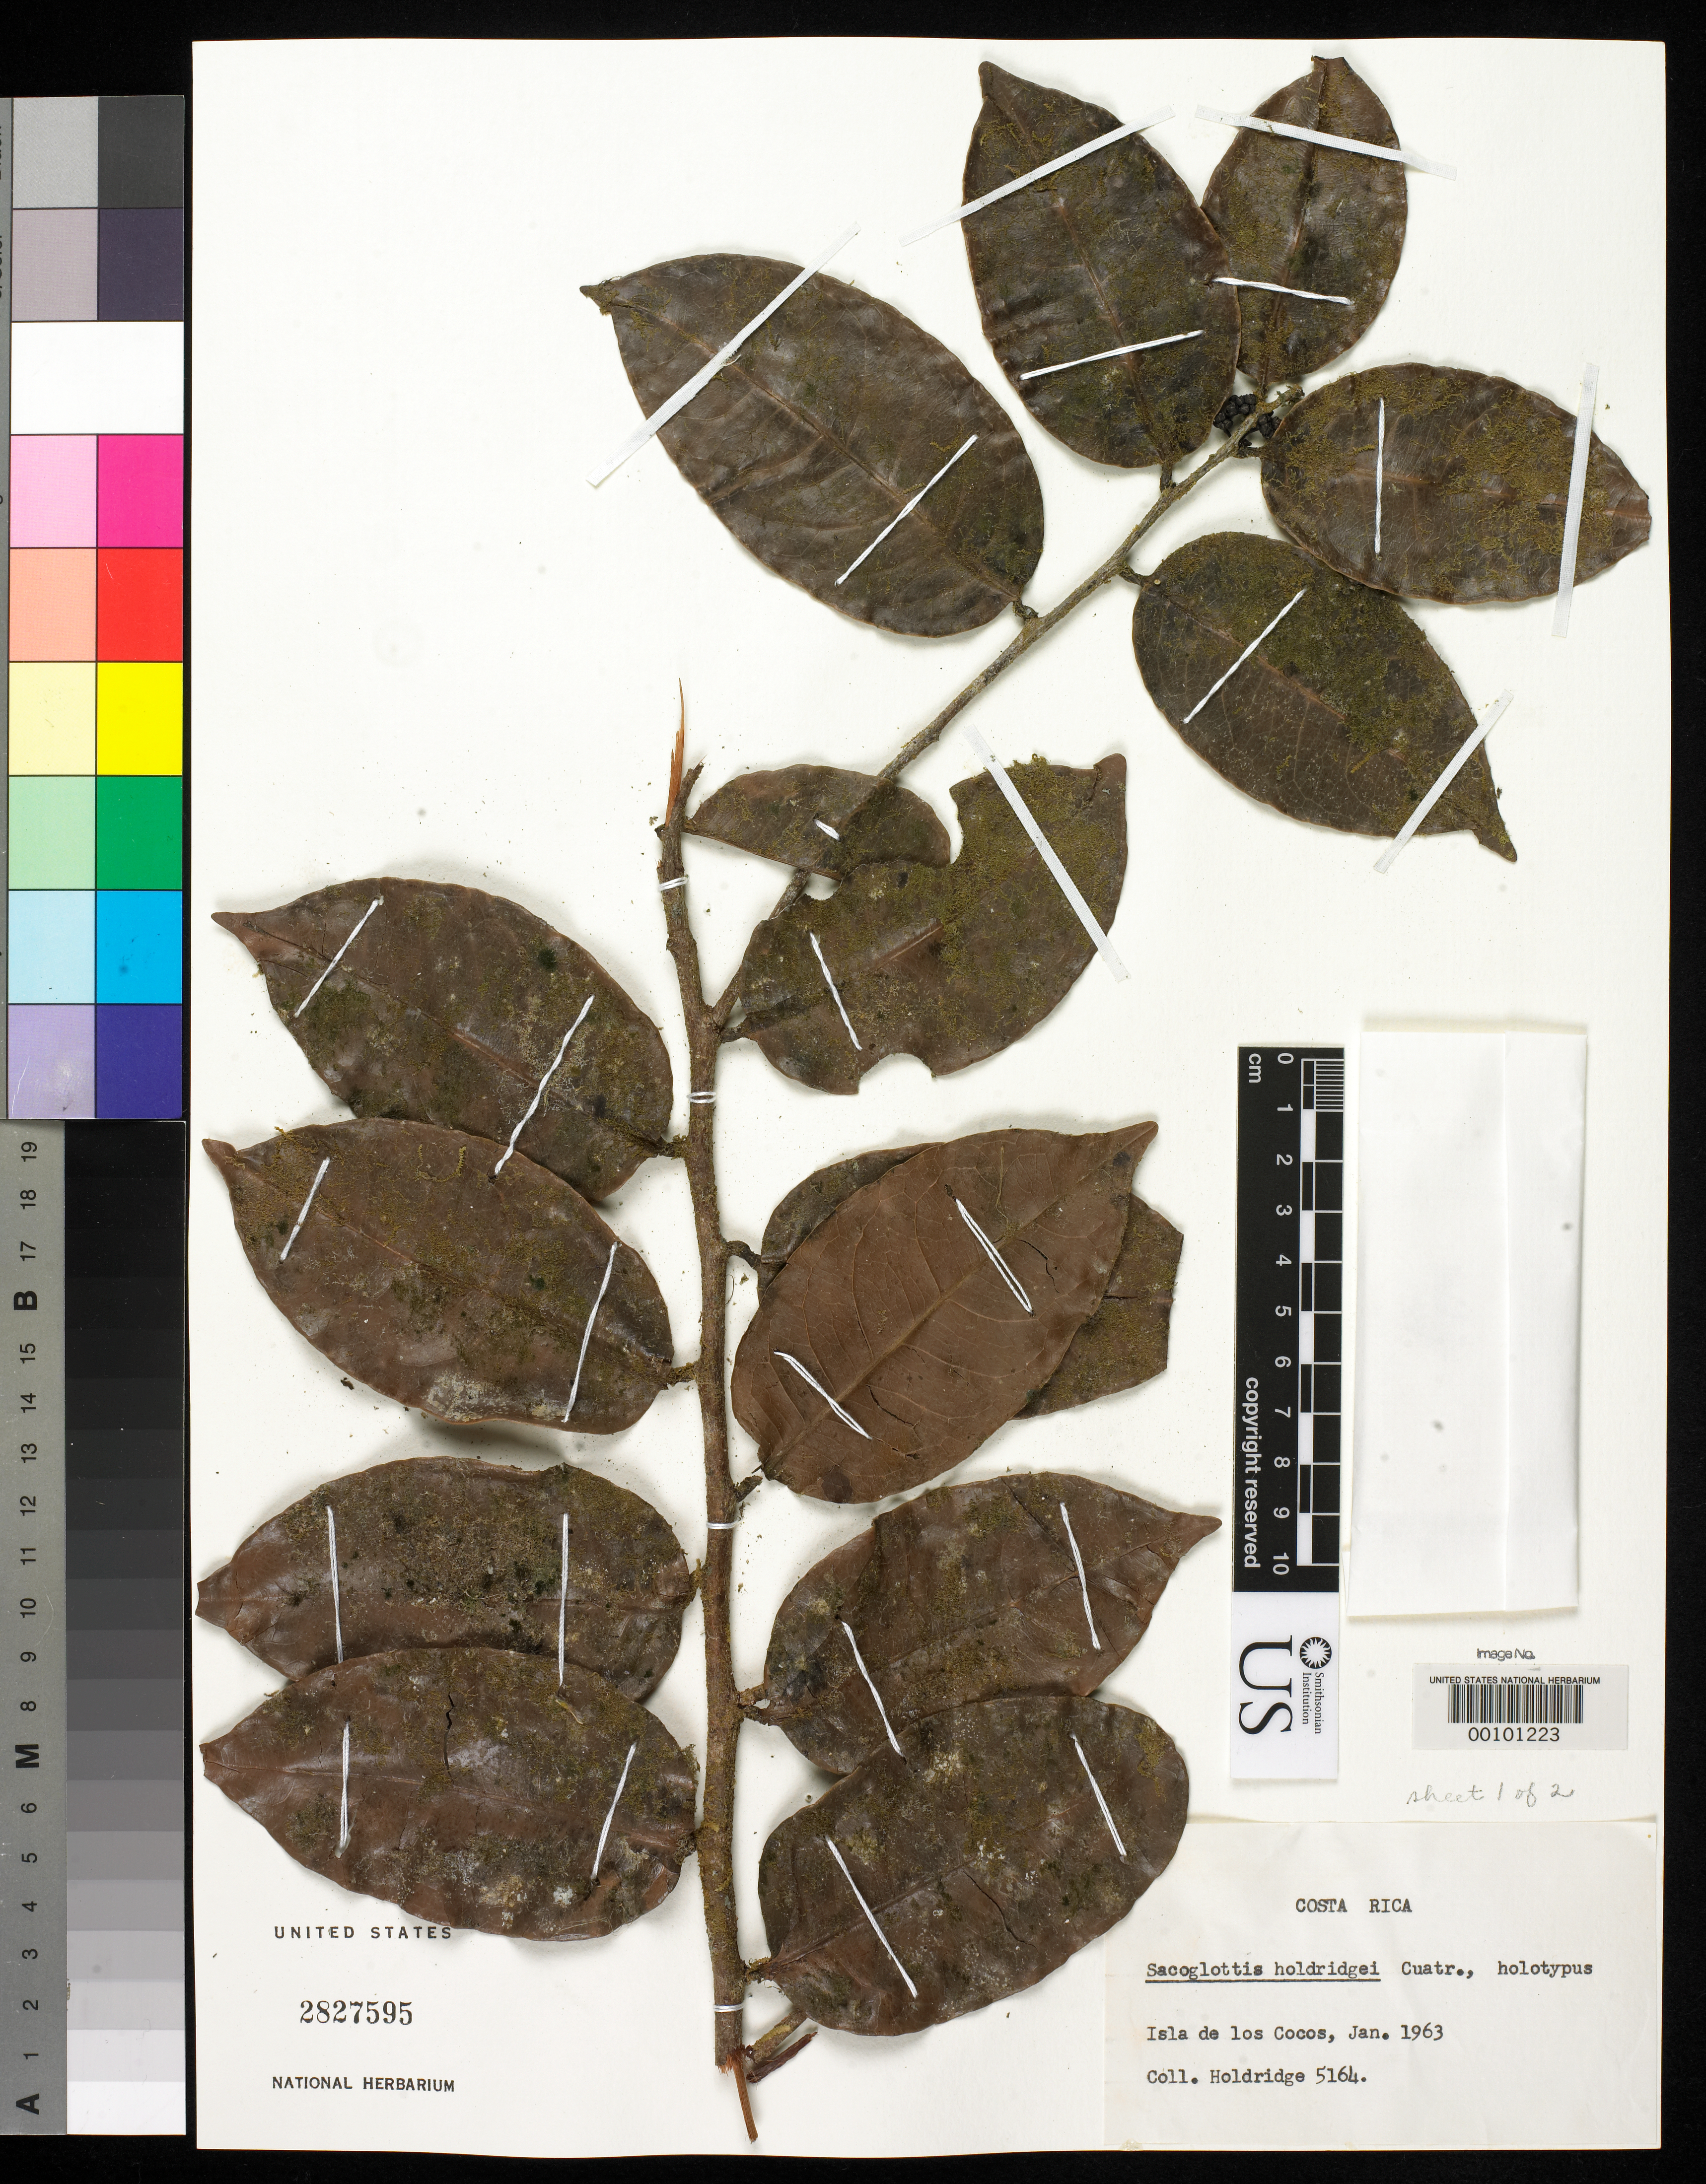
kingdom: Plantae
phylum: Tracheophyta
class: Magnoliopsida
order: Malpighiales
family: Humiriaceae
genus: Sacoglottis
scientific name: Sacoglottis holdridgei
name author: Cuatrec.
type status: Holotype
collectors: L. Holdridge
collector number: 5164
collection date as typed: Jan 1963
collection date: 1963-01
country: Costa Rica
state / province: Puntarenas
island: Cocos Island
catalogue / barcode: US 2827595